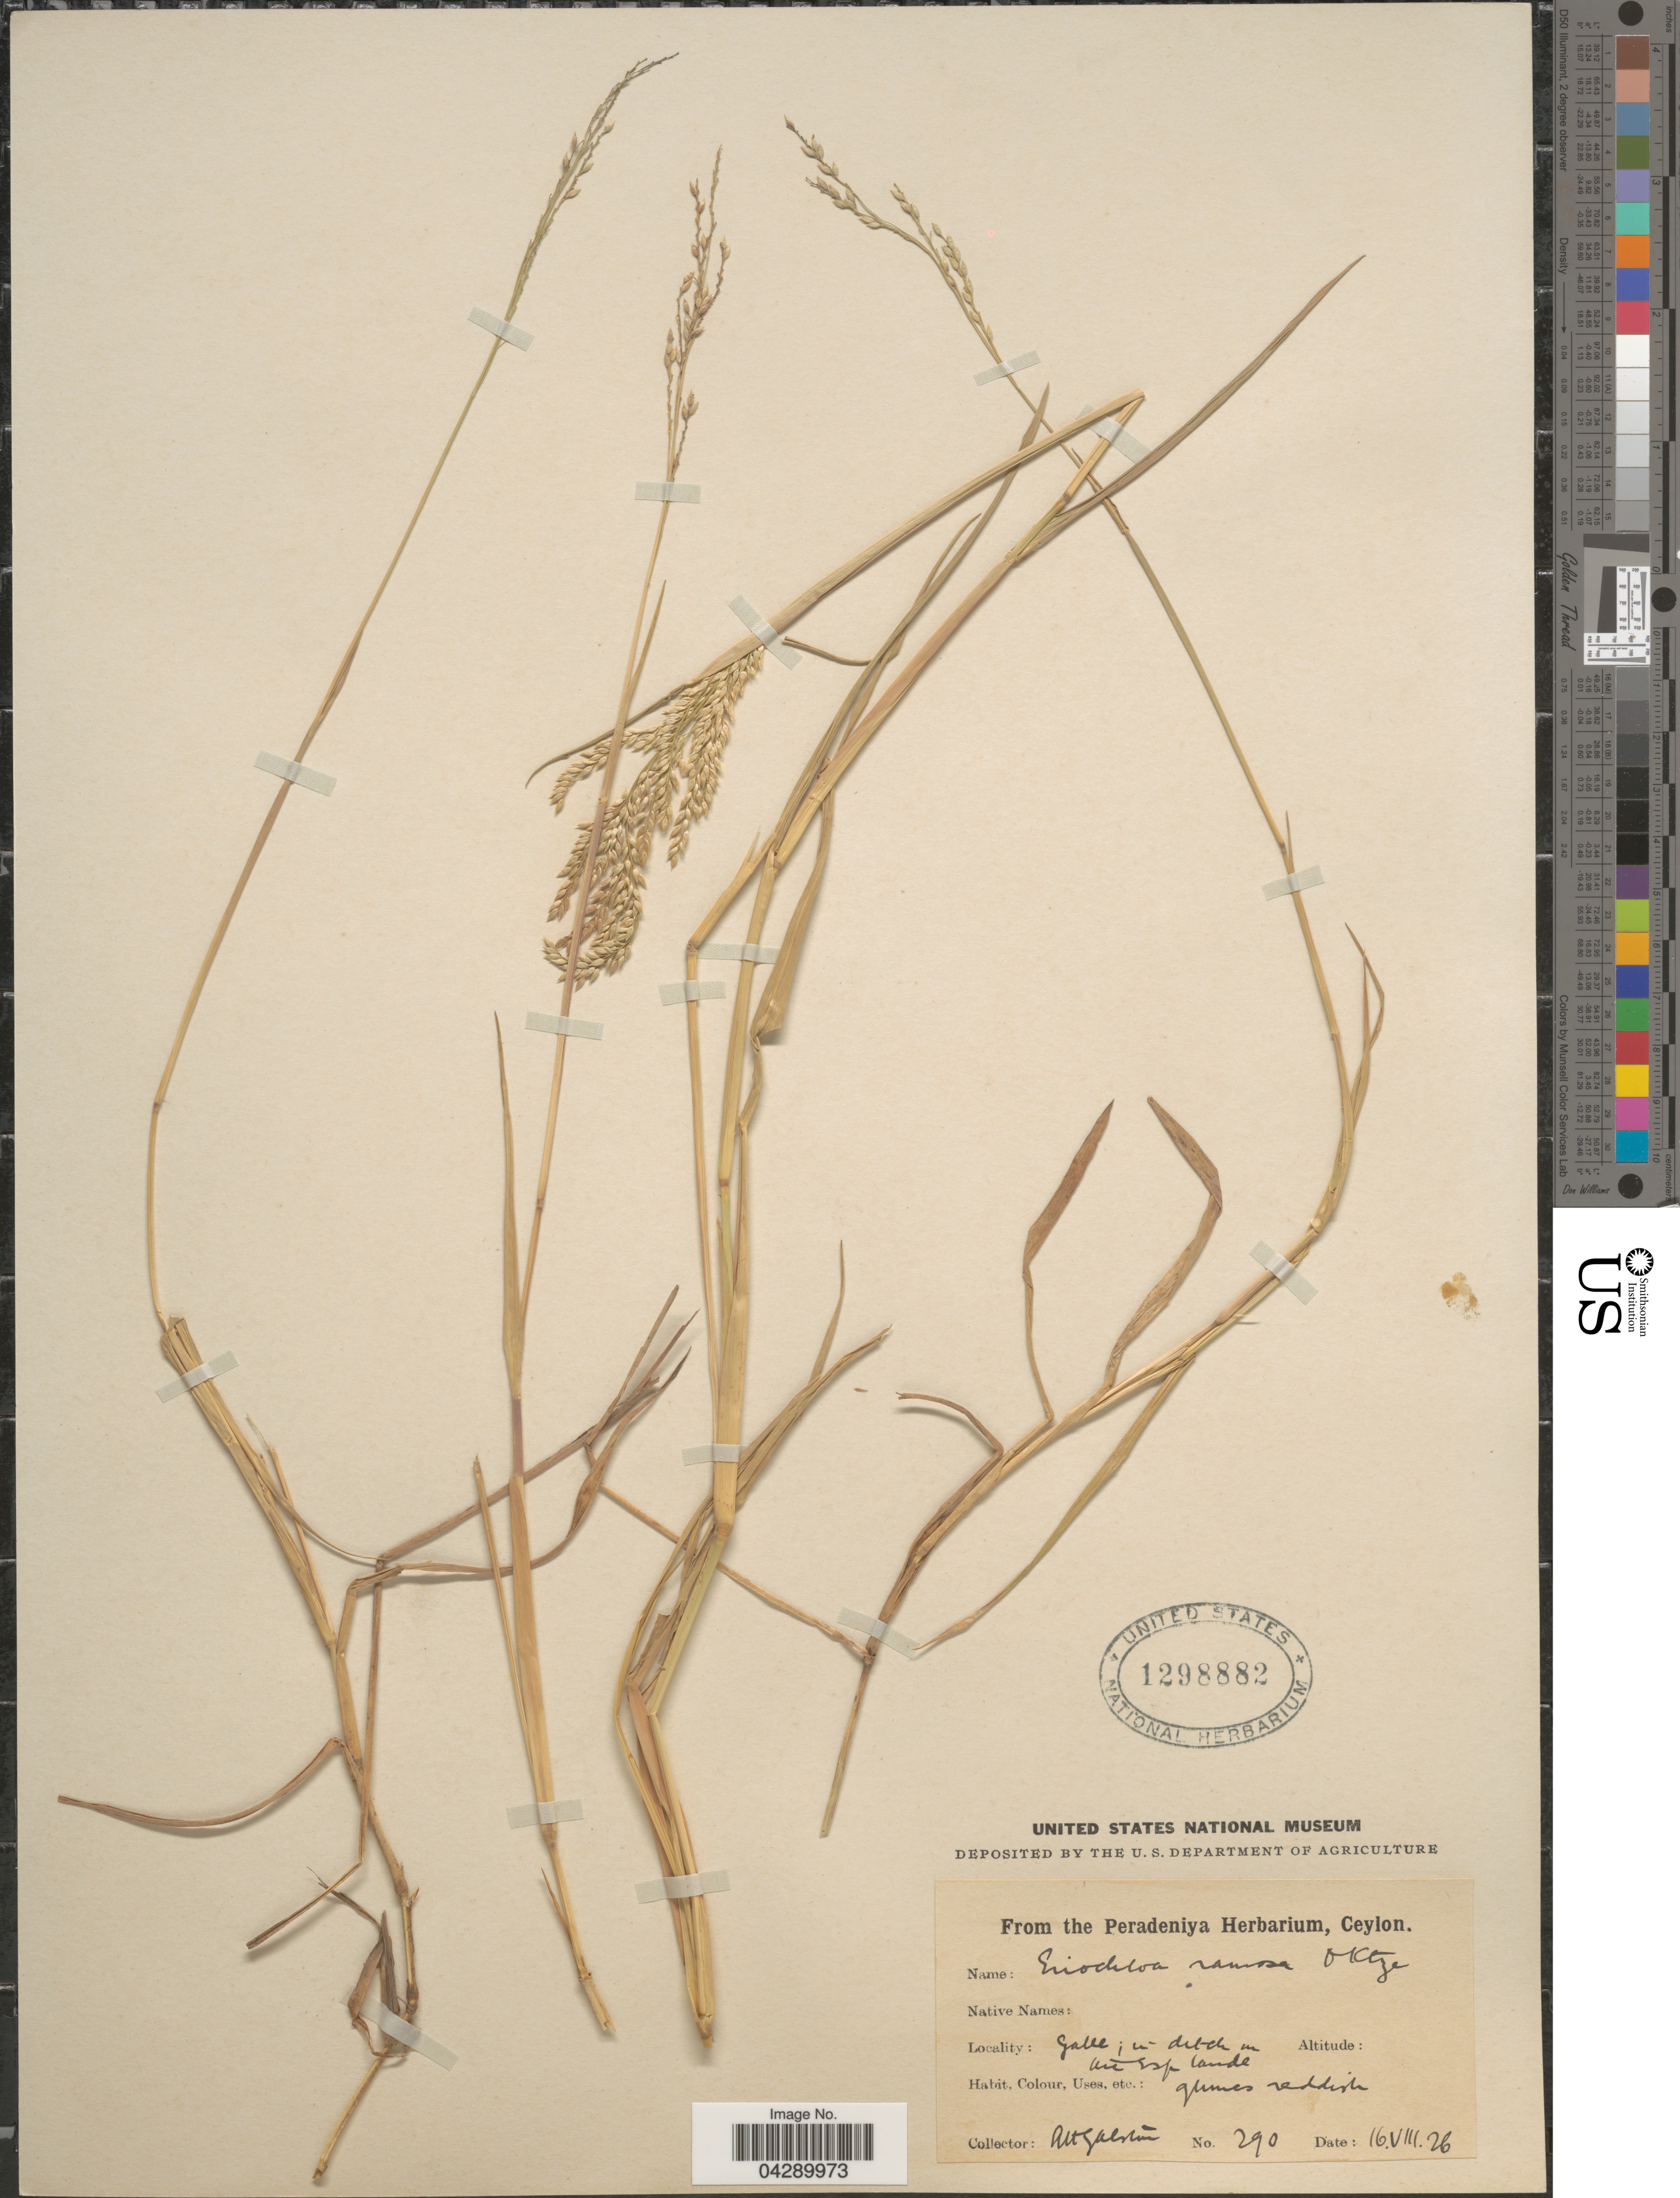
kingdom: Plantae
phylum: Tracheophyta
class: Liliopsida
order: Poales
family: Poaceae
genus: Eriochloa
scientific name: Eriochloa procera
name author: (Retz.) C.E. Hubb.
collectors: A. Galston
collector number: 290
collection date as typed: Transcribed d/m/y: 16/8/26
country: Sri Lanka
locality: Ceylon. Gallee.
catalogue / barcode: US 1298882